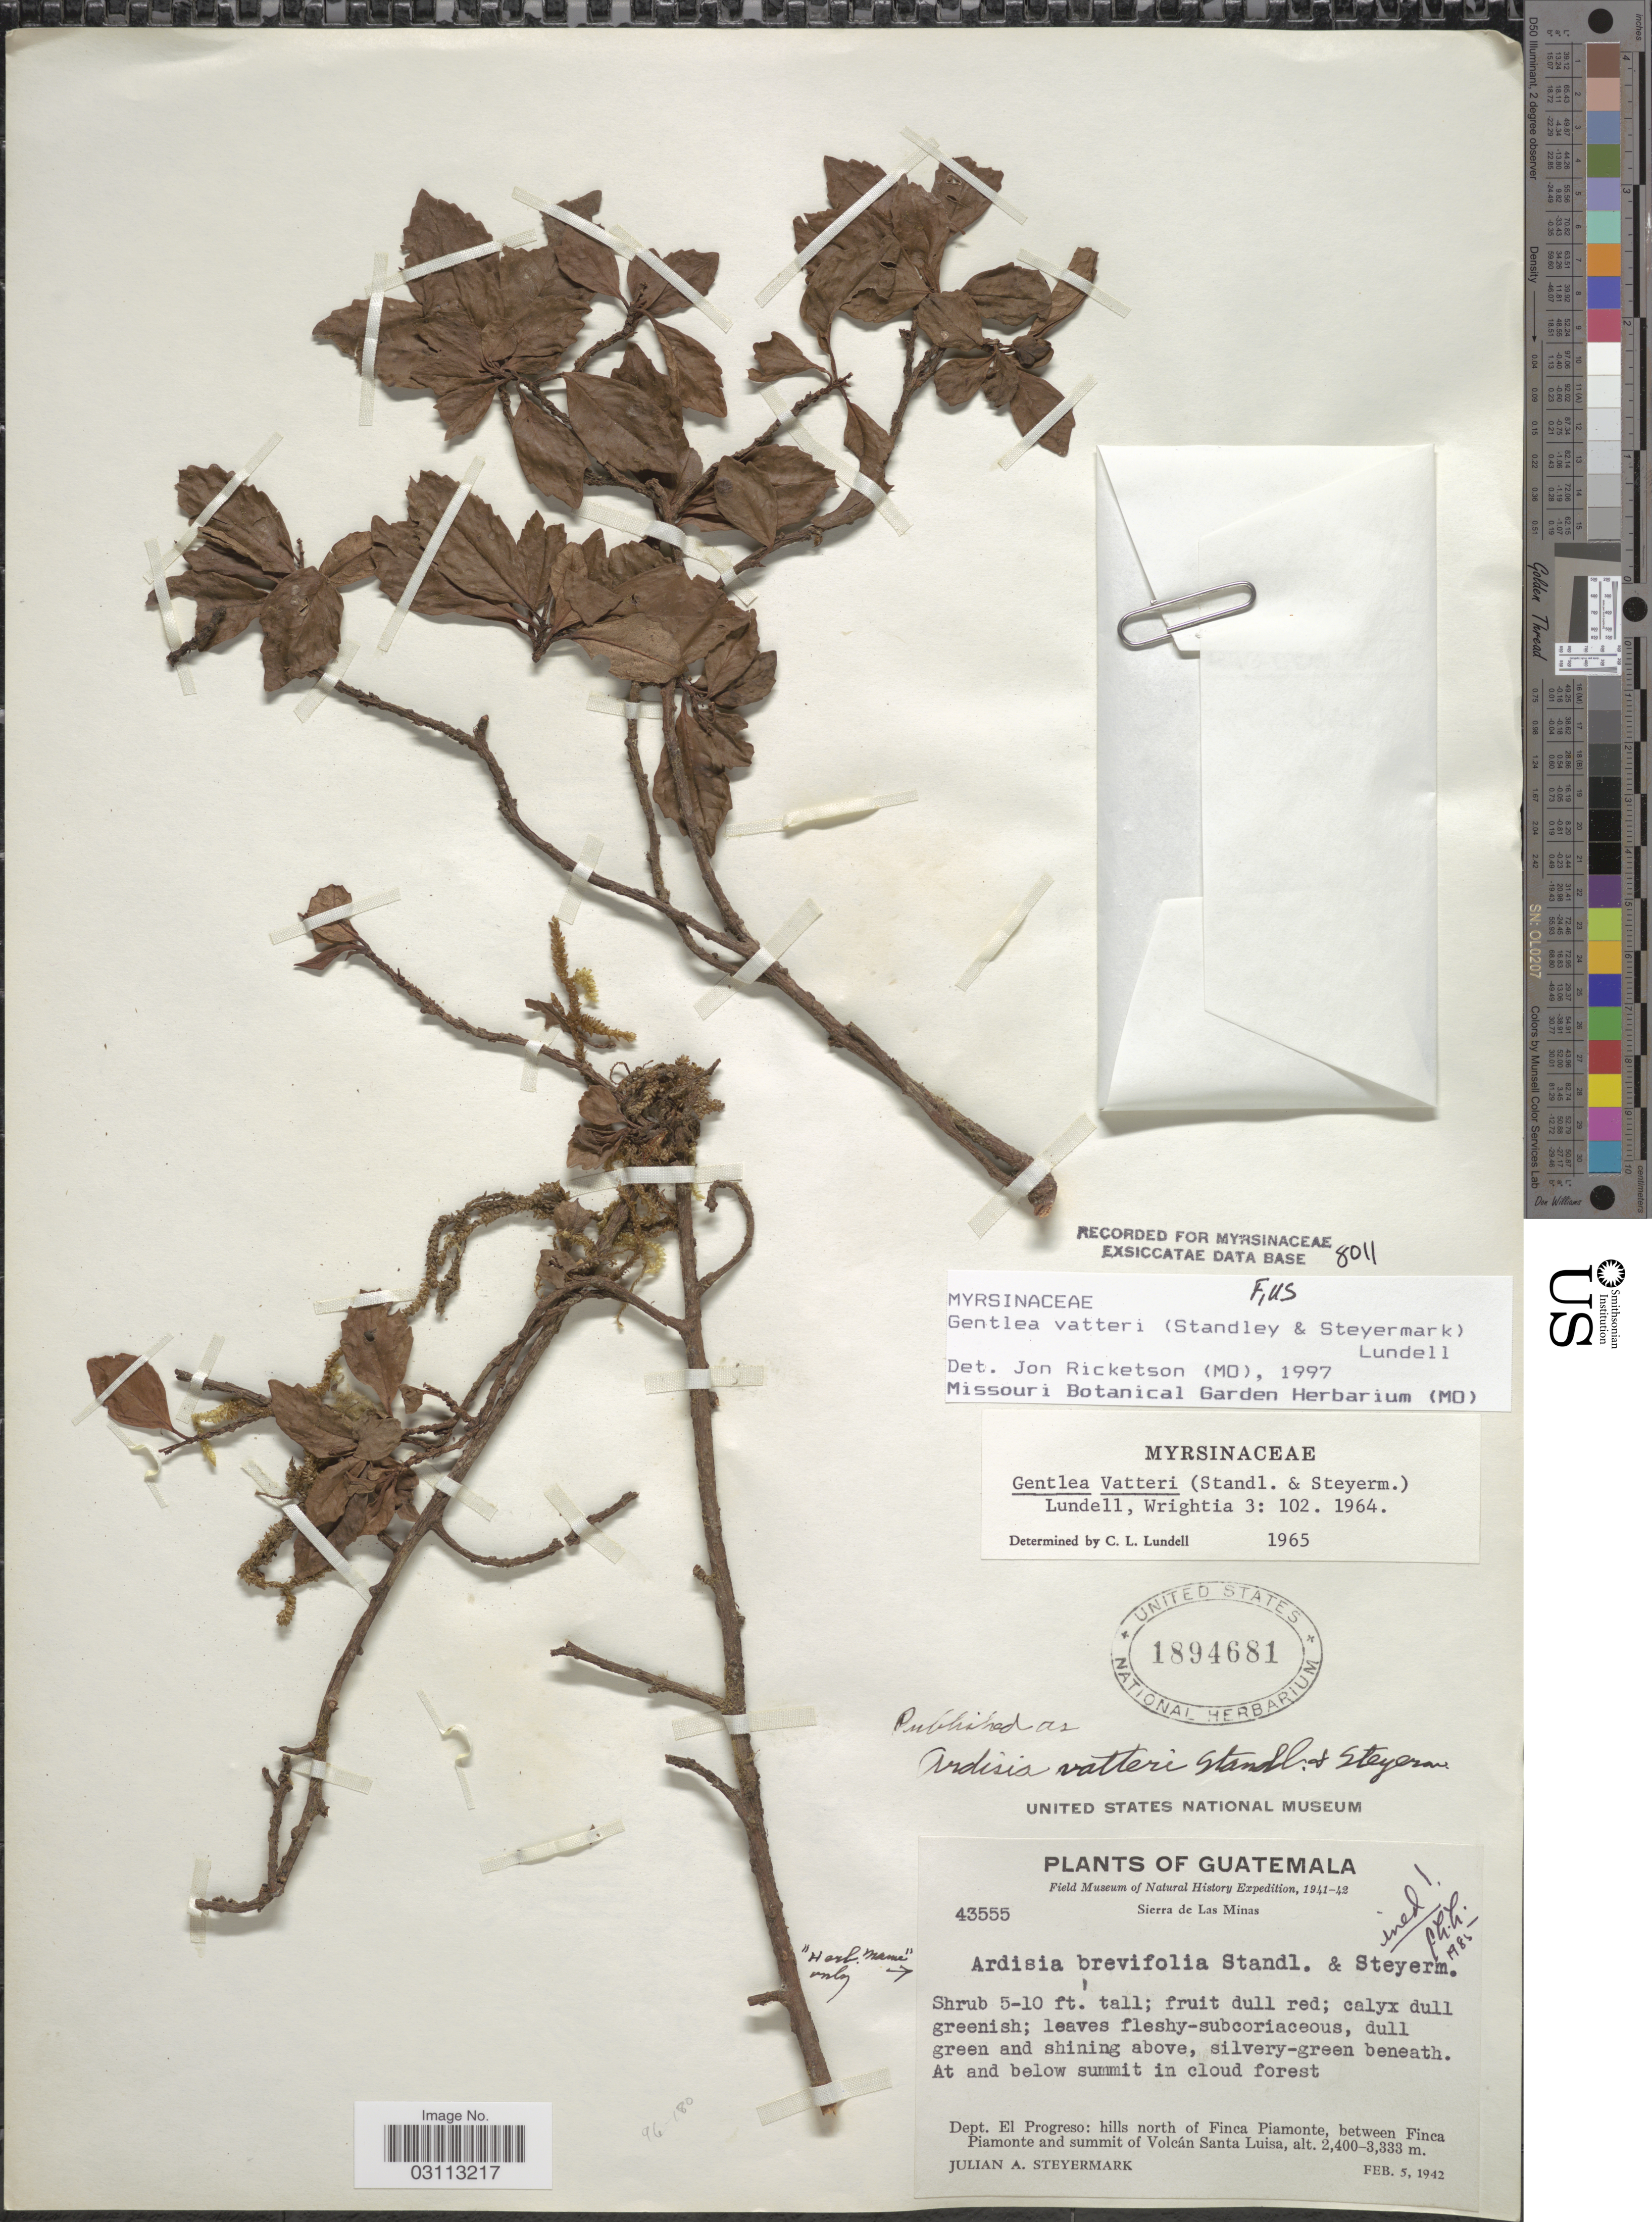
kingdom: Plantae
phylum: Tracheophyta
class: Magnoliopsida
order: Ericales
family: Primulaceae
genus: Gentlea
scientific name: Gentlea vatteri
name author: (Standl. & Steyerm.) Lundell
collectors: J. Steyermark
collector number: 43555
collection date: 1942-02-05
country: Guatemala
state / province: El Progreso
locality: Dept. El Progreso: hills north of Finca Piamonte, between Finca Piamonte and summit of Volcán Santa Luisa.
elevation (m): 2400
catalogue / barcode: US 1894681